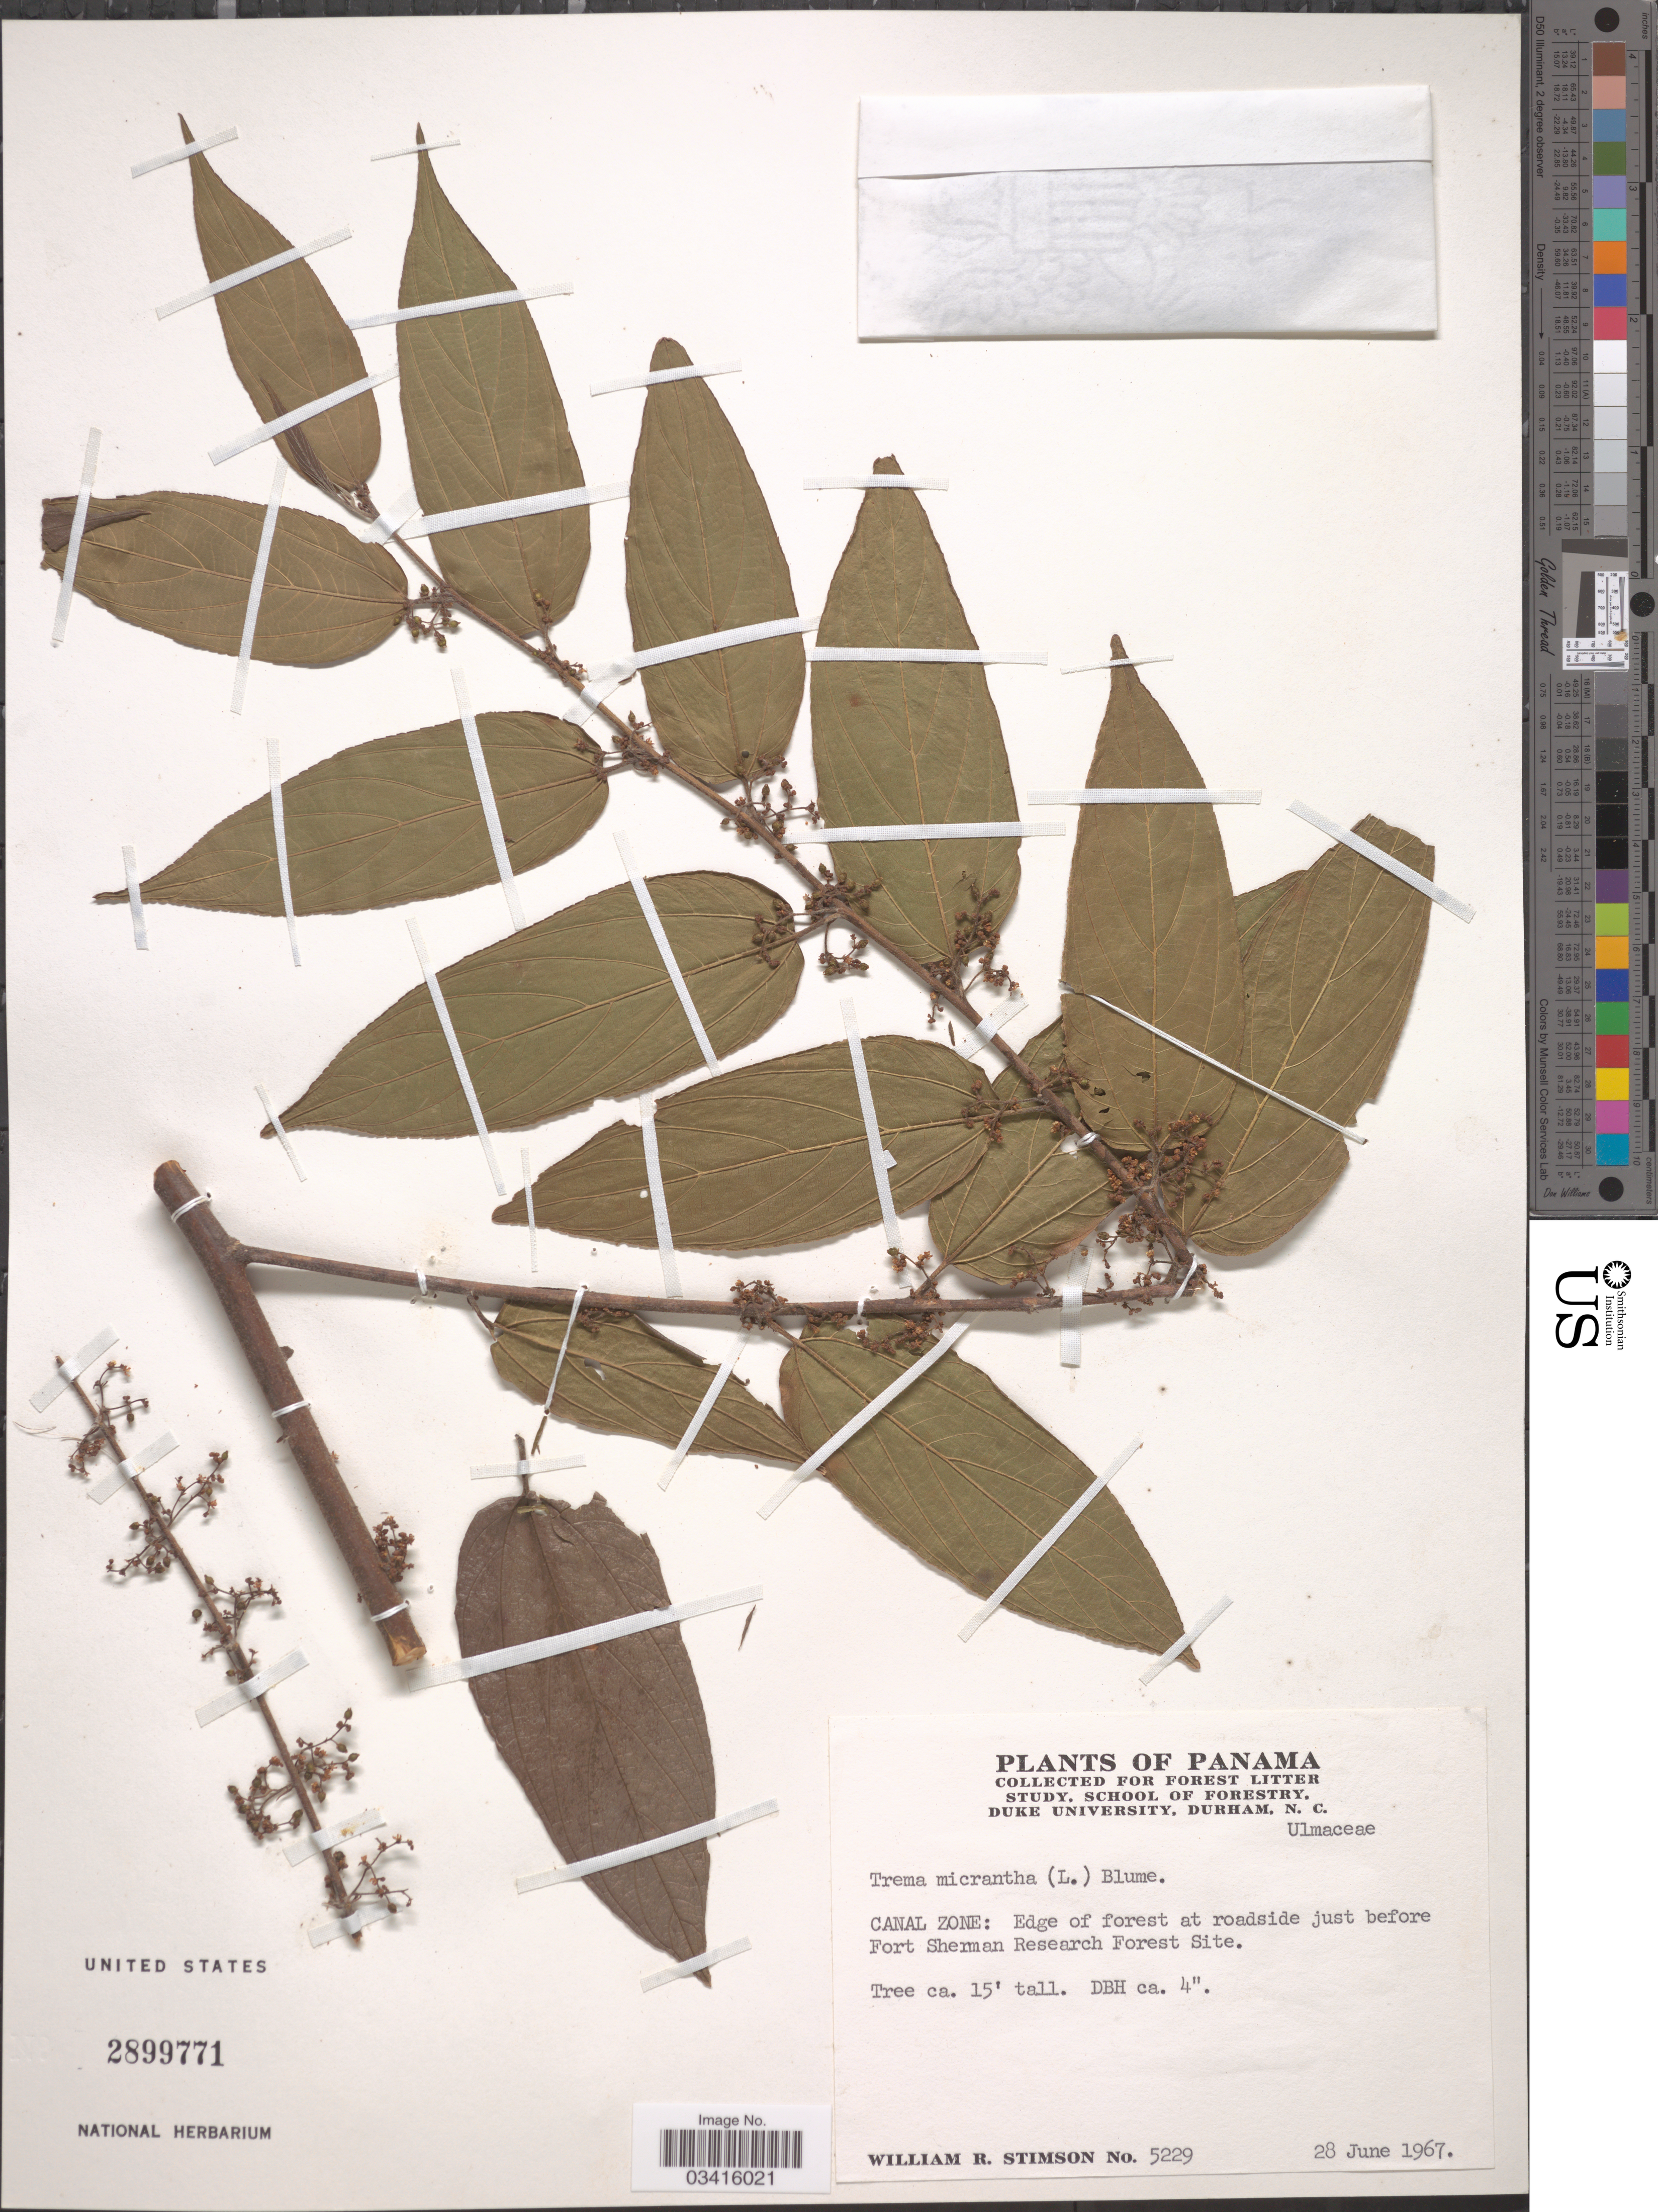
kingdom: Plantae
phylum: Tracheophyta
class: Magnoliopsida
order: Rosales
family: Cannabaceae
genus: Trema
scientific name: Trema micranthum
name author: (L.) Blume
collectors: W. R. Stimson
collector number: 5229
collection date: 1967-06-28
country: Panama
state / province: Colón / Panamá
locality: Canal Zone: Edge of forest at roadside just before Fort Sherman Research Forest Site.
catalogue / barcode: US 2899771